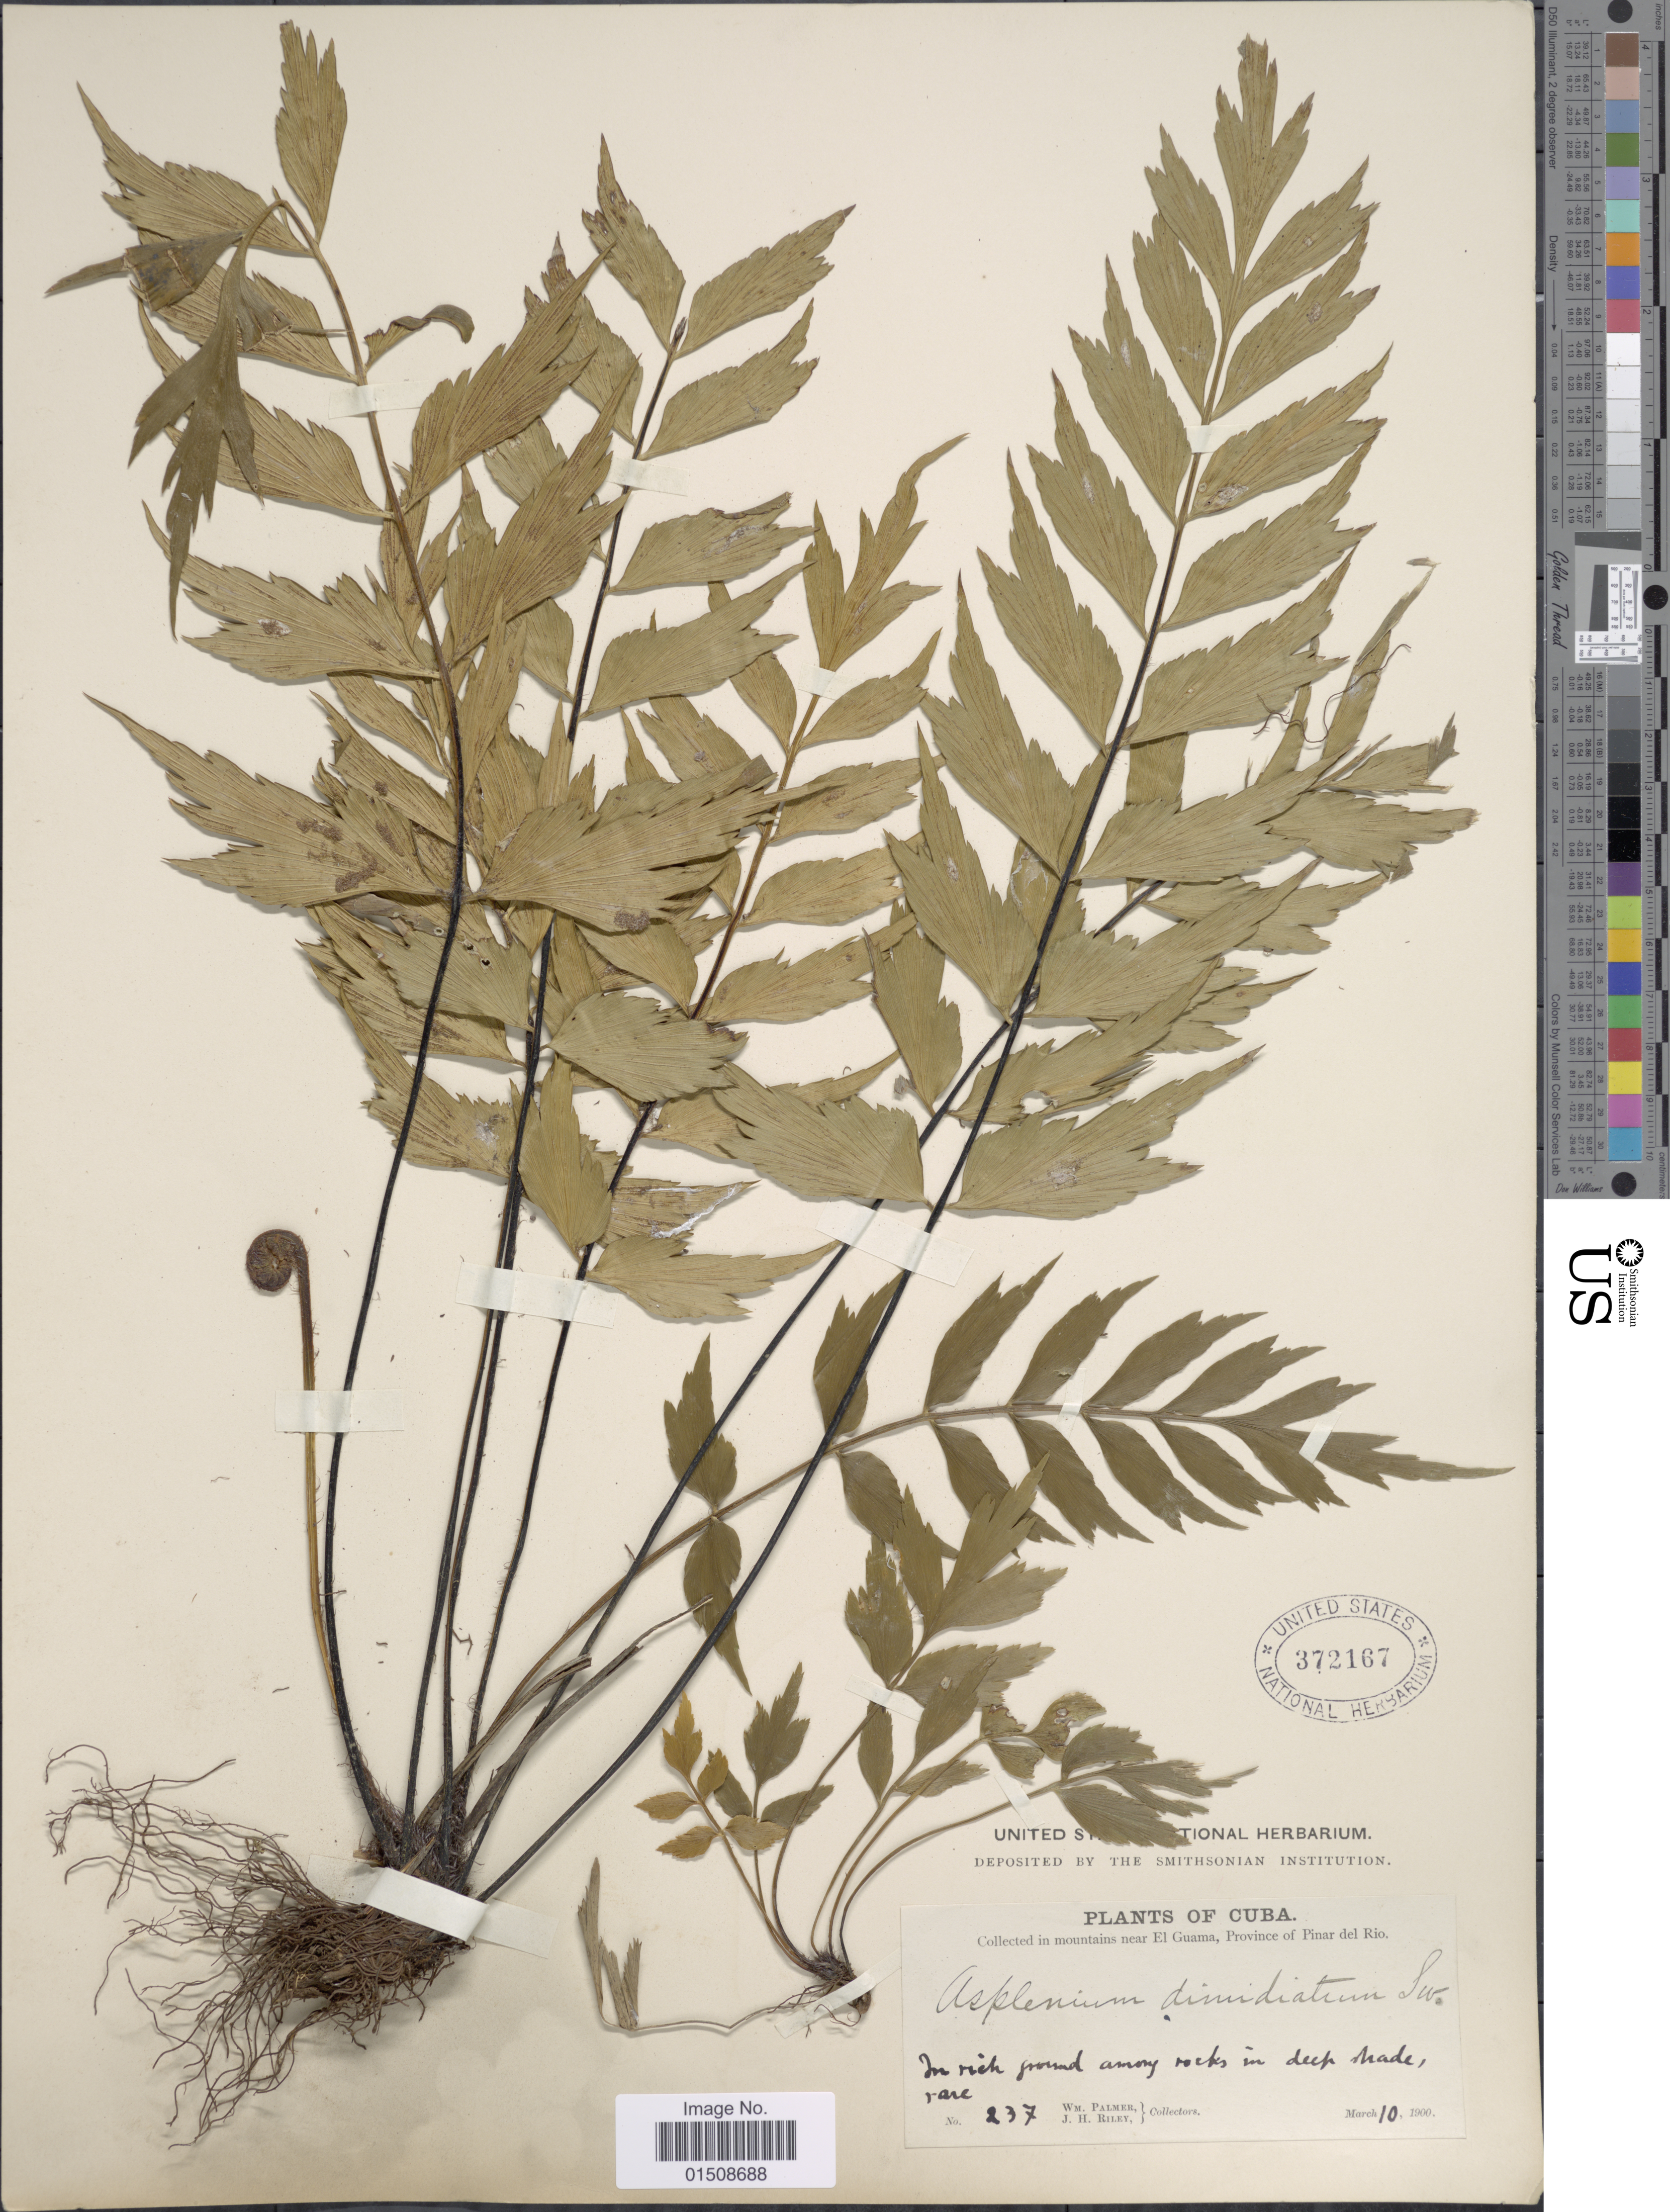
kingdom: Plantae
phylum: Tracheophyta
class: Polypodiopsida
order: Polypodiales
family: Aspleniaceae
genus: Asplenium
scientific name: Asplenium dimidiatum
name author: Sw.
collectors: W. Palmer & J. H. Riley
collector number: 237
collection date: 1900-03-10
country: Cuba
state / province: Pinar del Río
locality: In Mountains near El Guama, Province of Pinar del Rio.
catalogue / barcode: US 372167